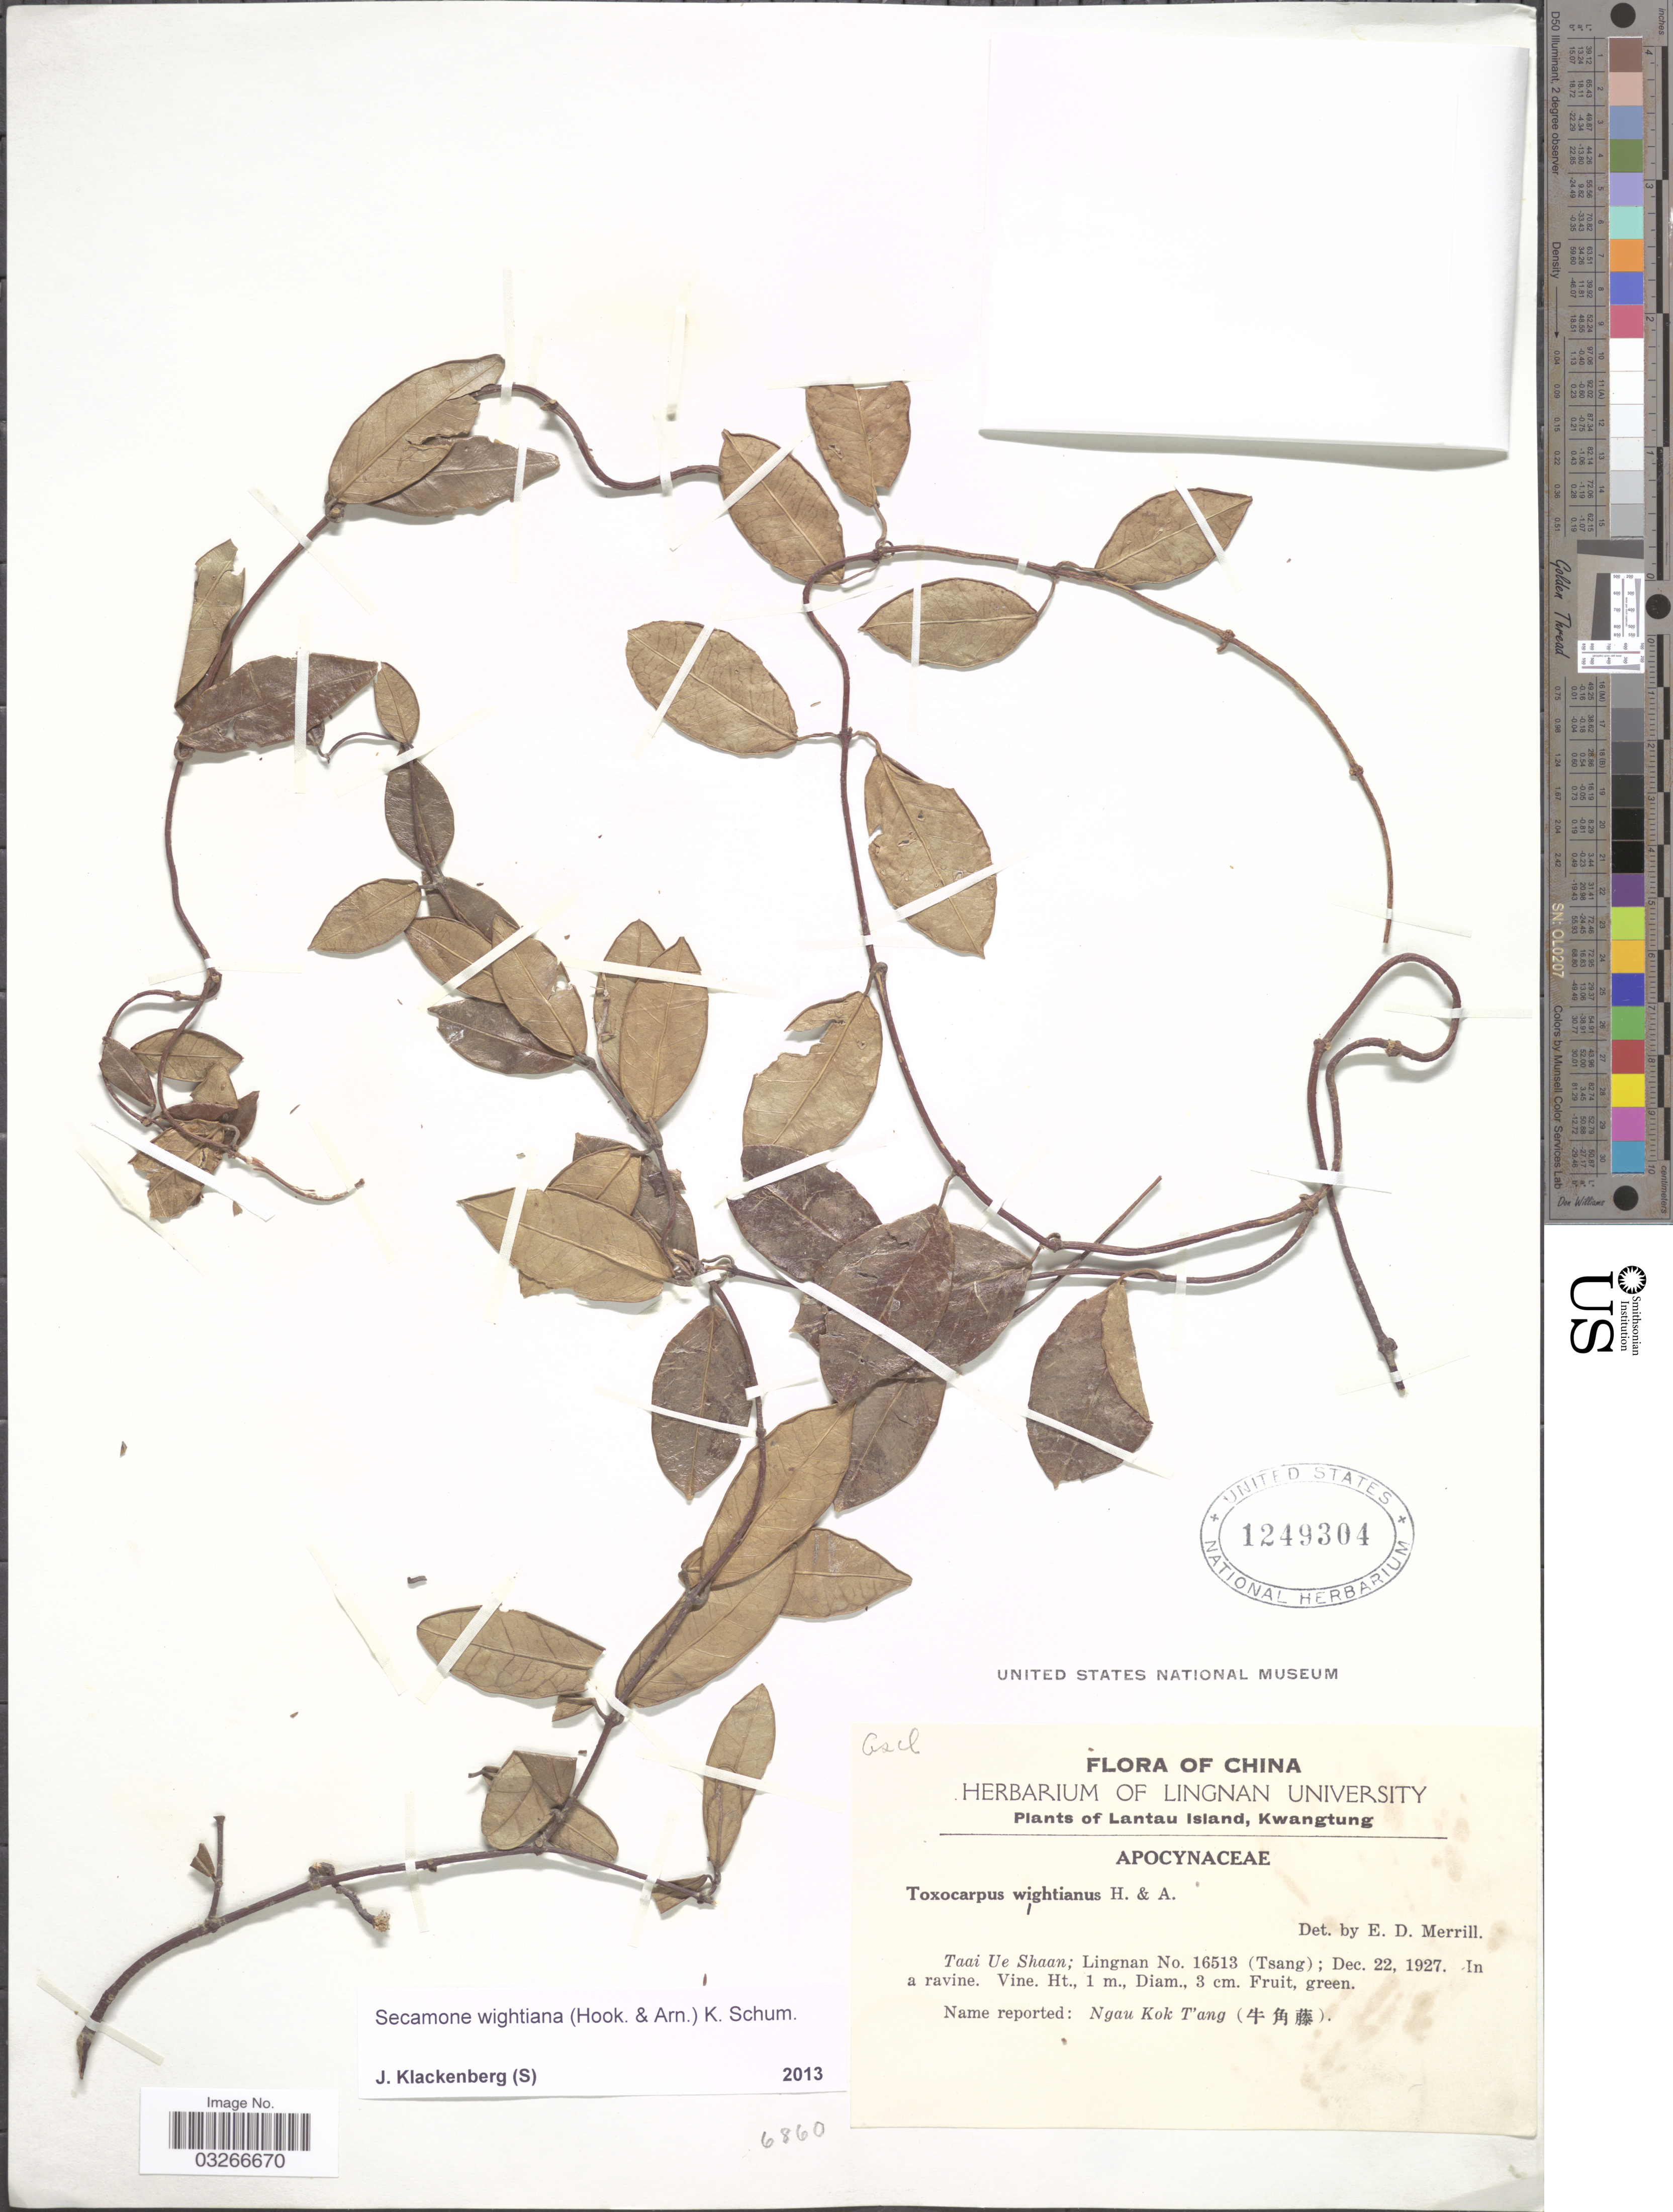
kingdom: Plantae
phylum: Tracheophyta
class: Magnoliopsida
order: Gentianales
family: Apocynaceae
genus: Secamone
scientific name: Secamone wightiana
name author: (Hook. & Arn.) K. Schum.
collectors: Lingnan & -- Tsang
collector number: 16513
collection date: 1927-12-22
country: China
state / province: Guangdong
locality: Lantau Island, Kwangtung. Taai Ue Shaan.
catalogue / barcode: US 1249304